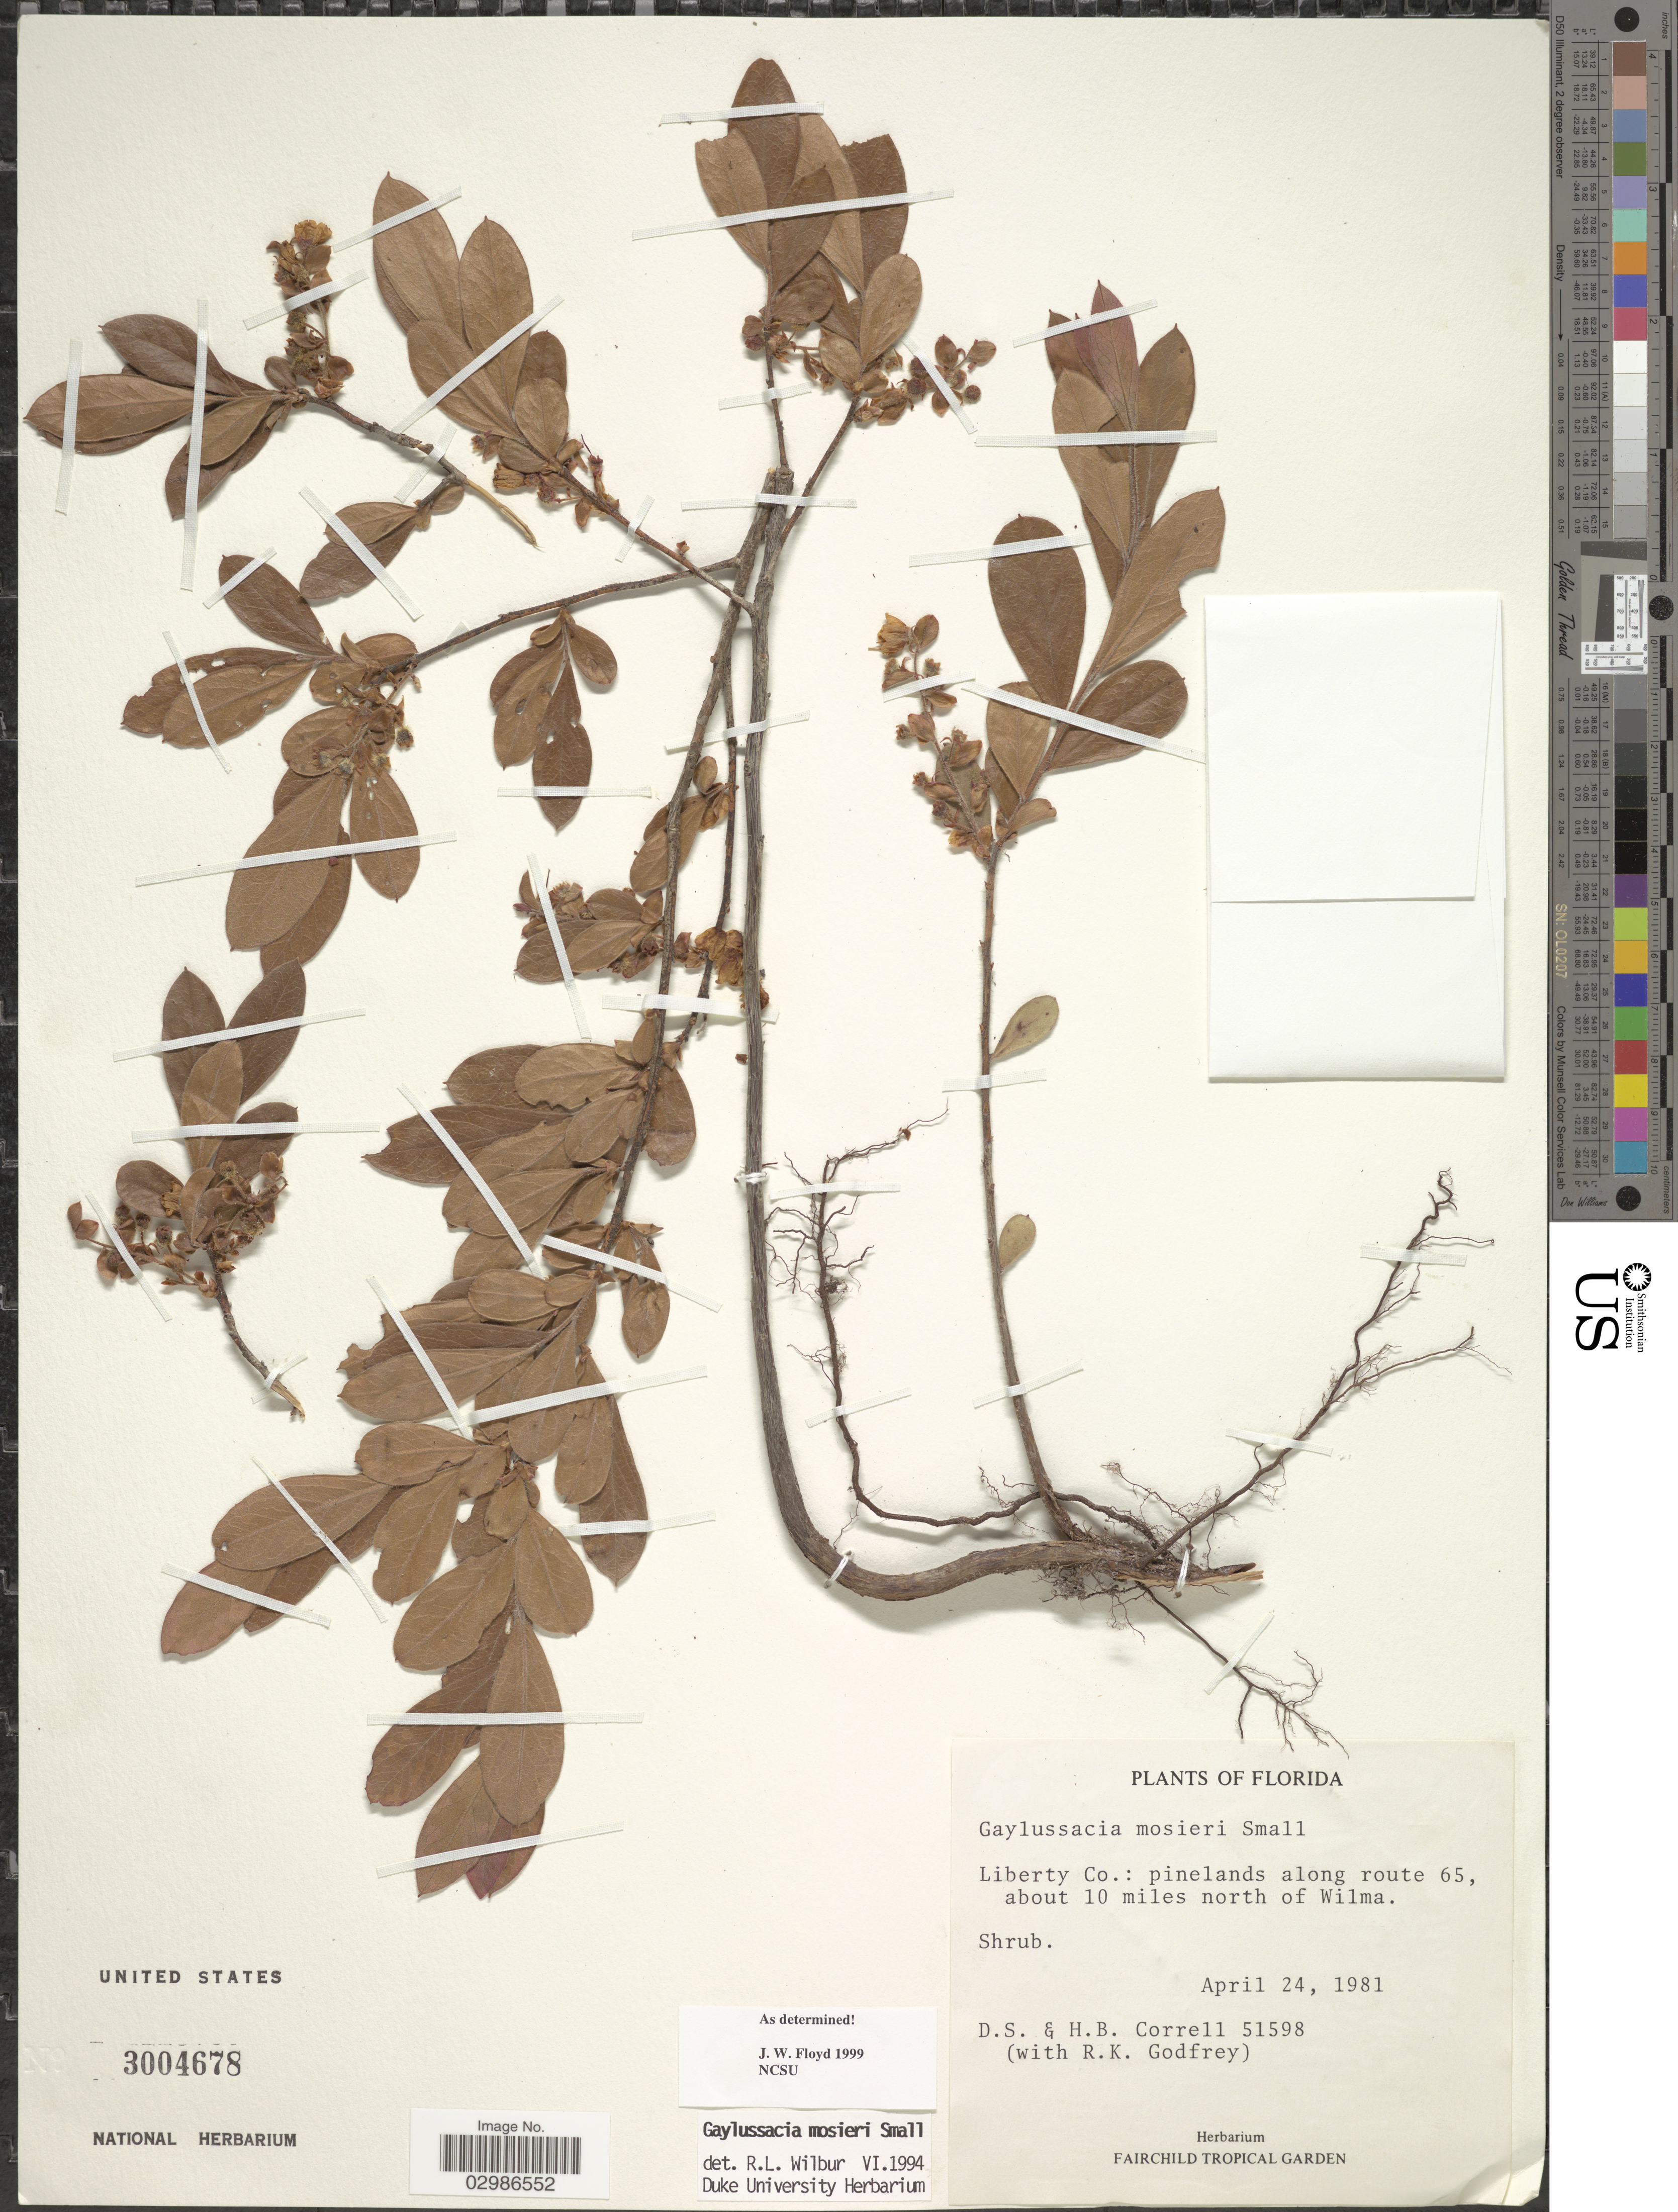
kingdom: Plantae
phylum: Tracheophyta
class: Magnoliopsida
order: Ericales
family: Ericaceae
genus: Gaylussacia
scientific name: Gaylussacia mosieri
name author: Small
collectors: D. S. Correll, H. Correll & R. K. Godfrey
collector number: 51598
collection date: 1981-04-24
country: United States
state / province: Florida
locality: Libery Co.: pinelands along route 65, about 10 miles north of Wilma.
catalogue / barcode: US 3004678